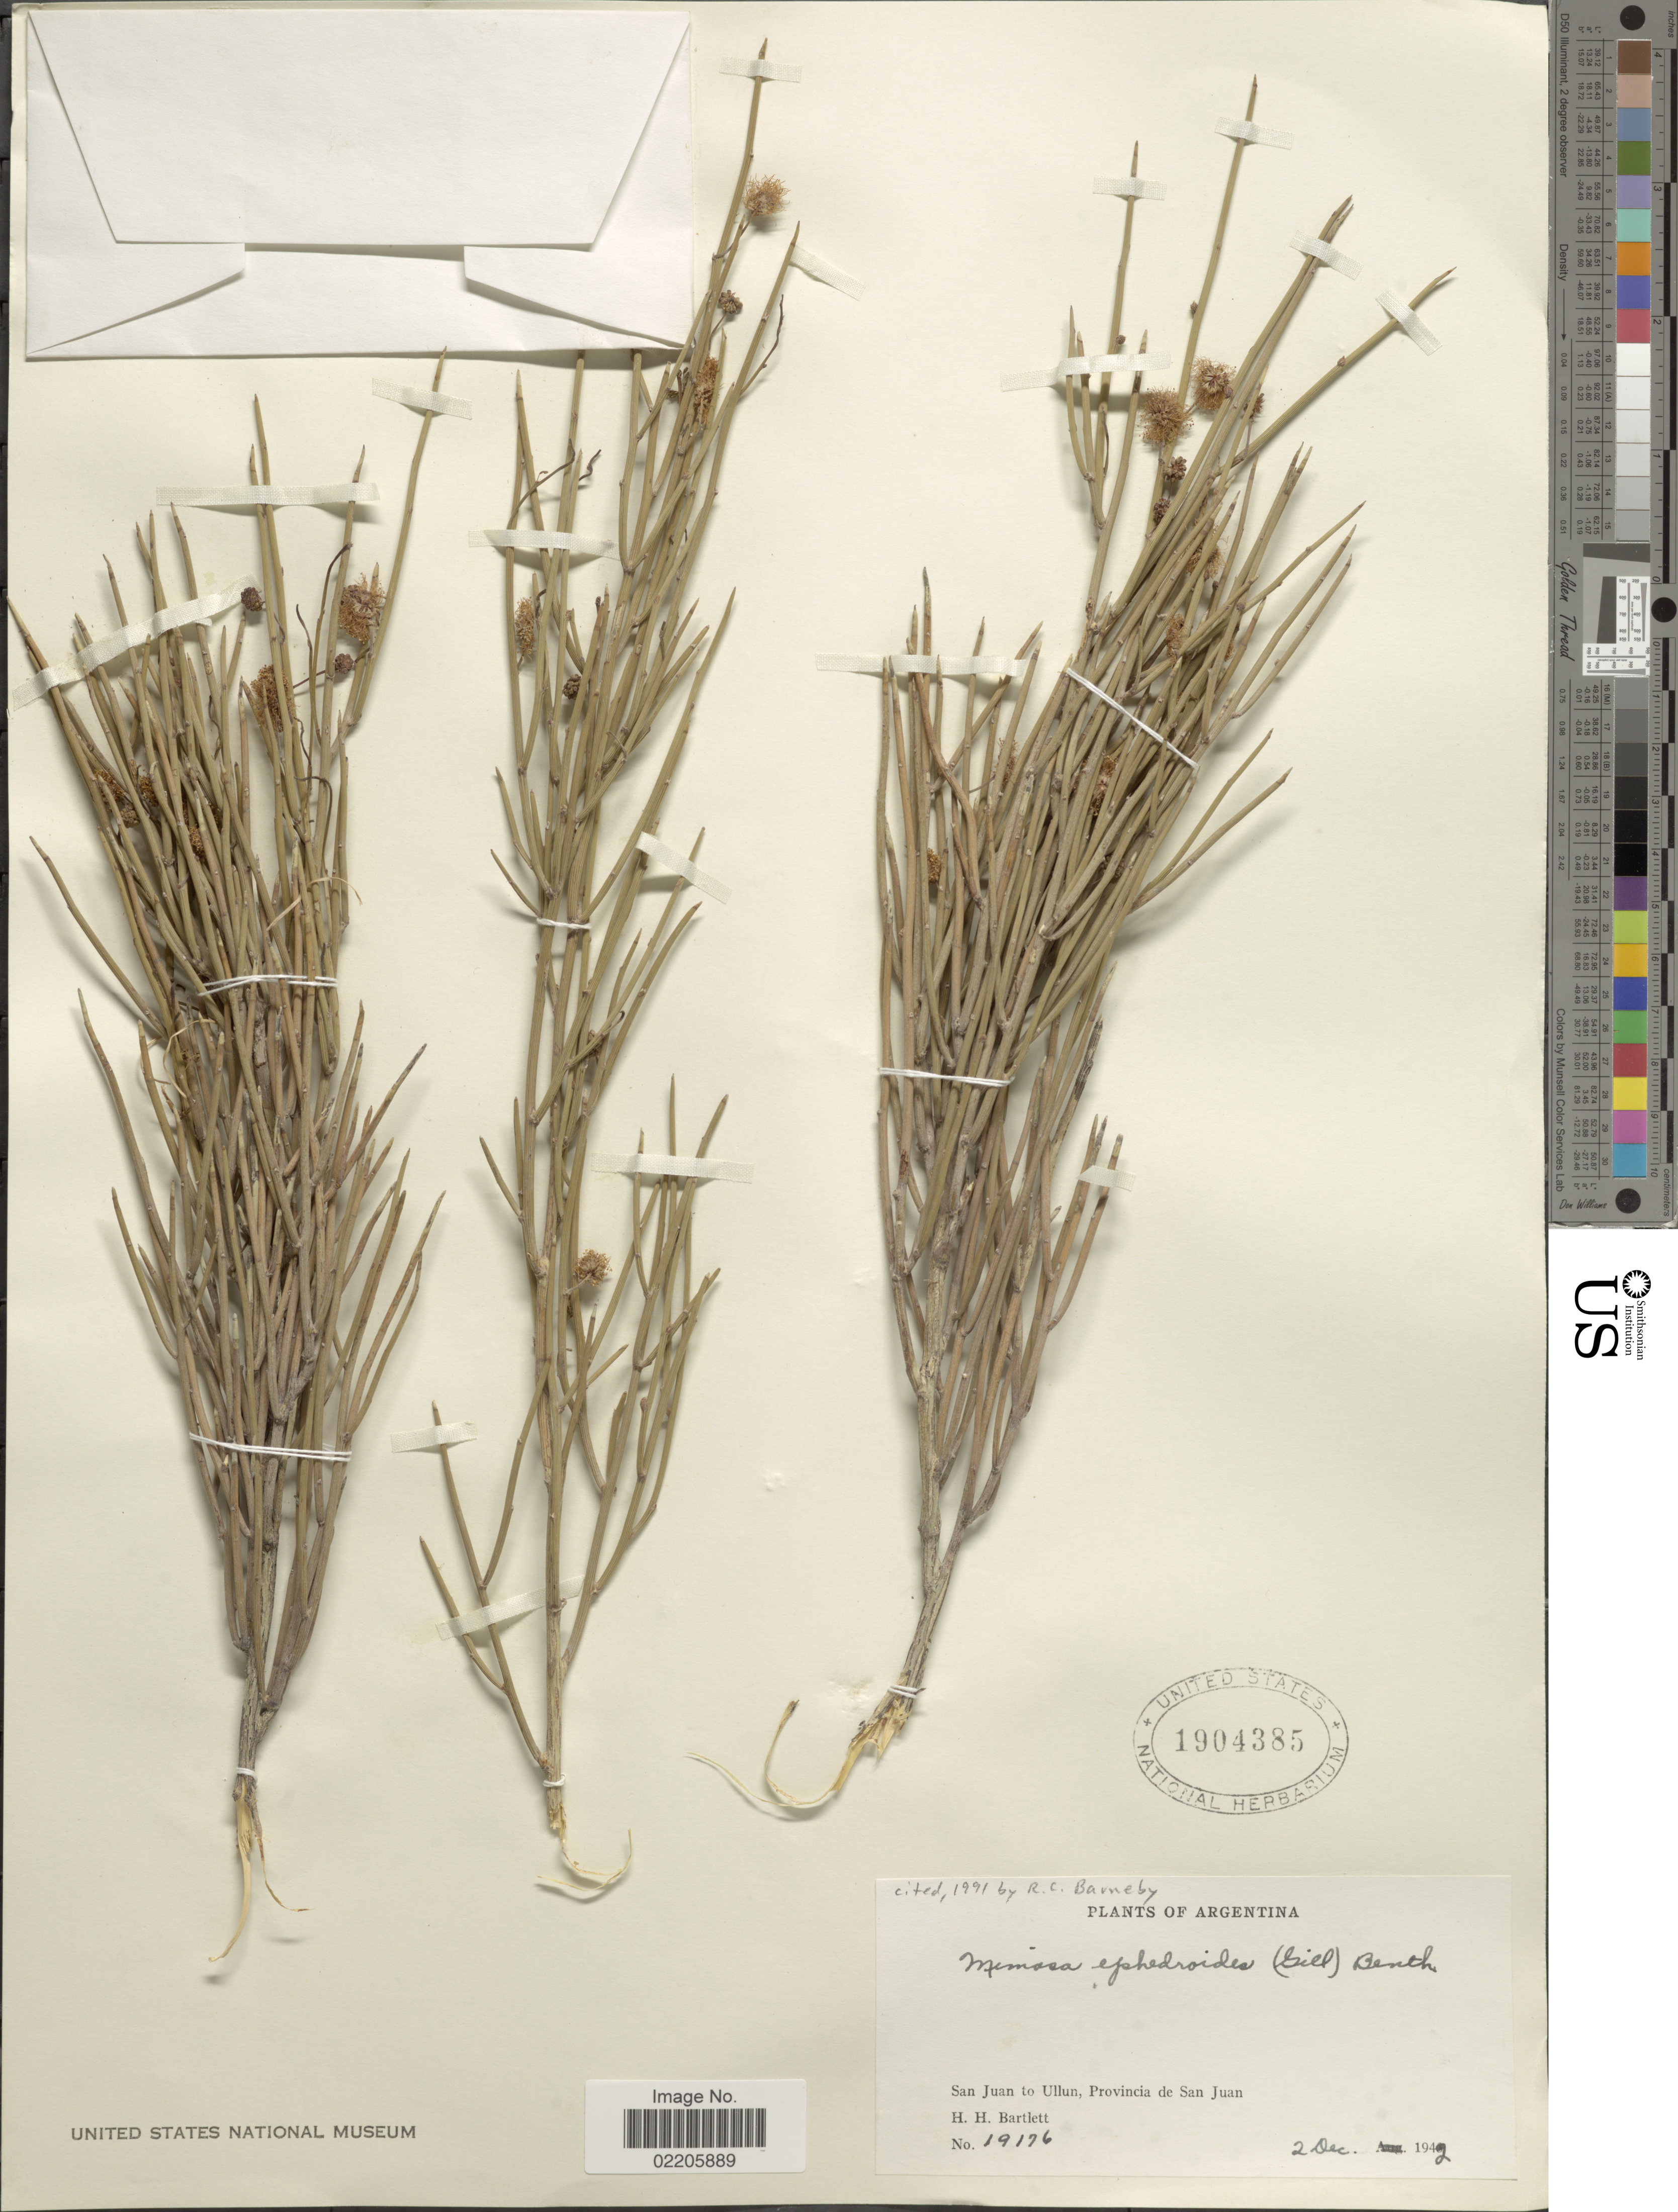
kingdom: Plantae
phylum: Tracheophyta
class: Magnoliopsida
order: Fabales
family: Fabaceae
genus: Mimosa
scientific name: Mimosa ephedroides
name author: Benth.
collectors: H. H. Bartlett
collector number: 19176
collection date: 1942-12-02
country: Argentina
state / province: San Juan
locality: San Juan to Ullun, Provencia de San Juan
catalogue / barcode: US 1904385